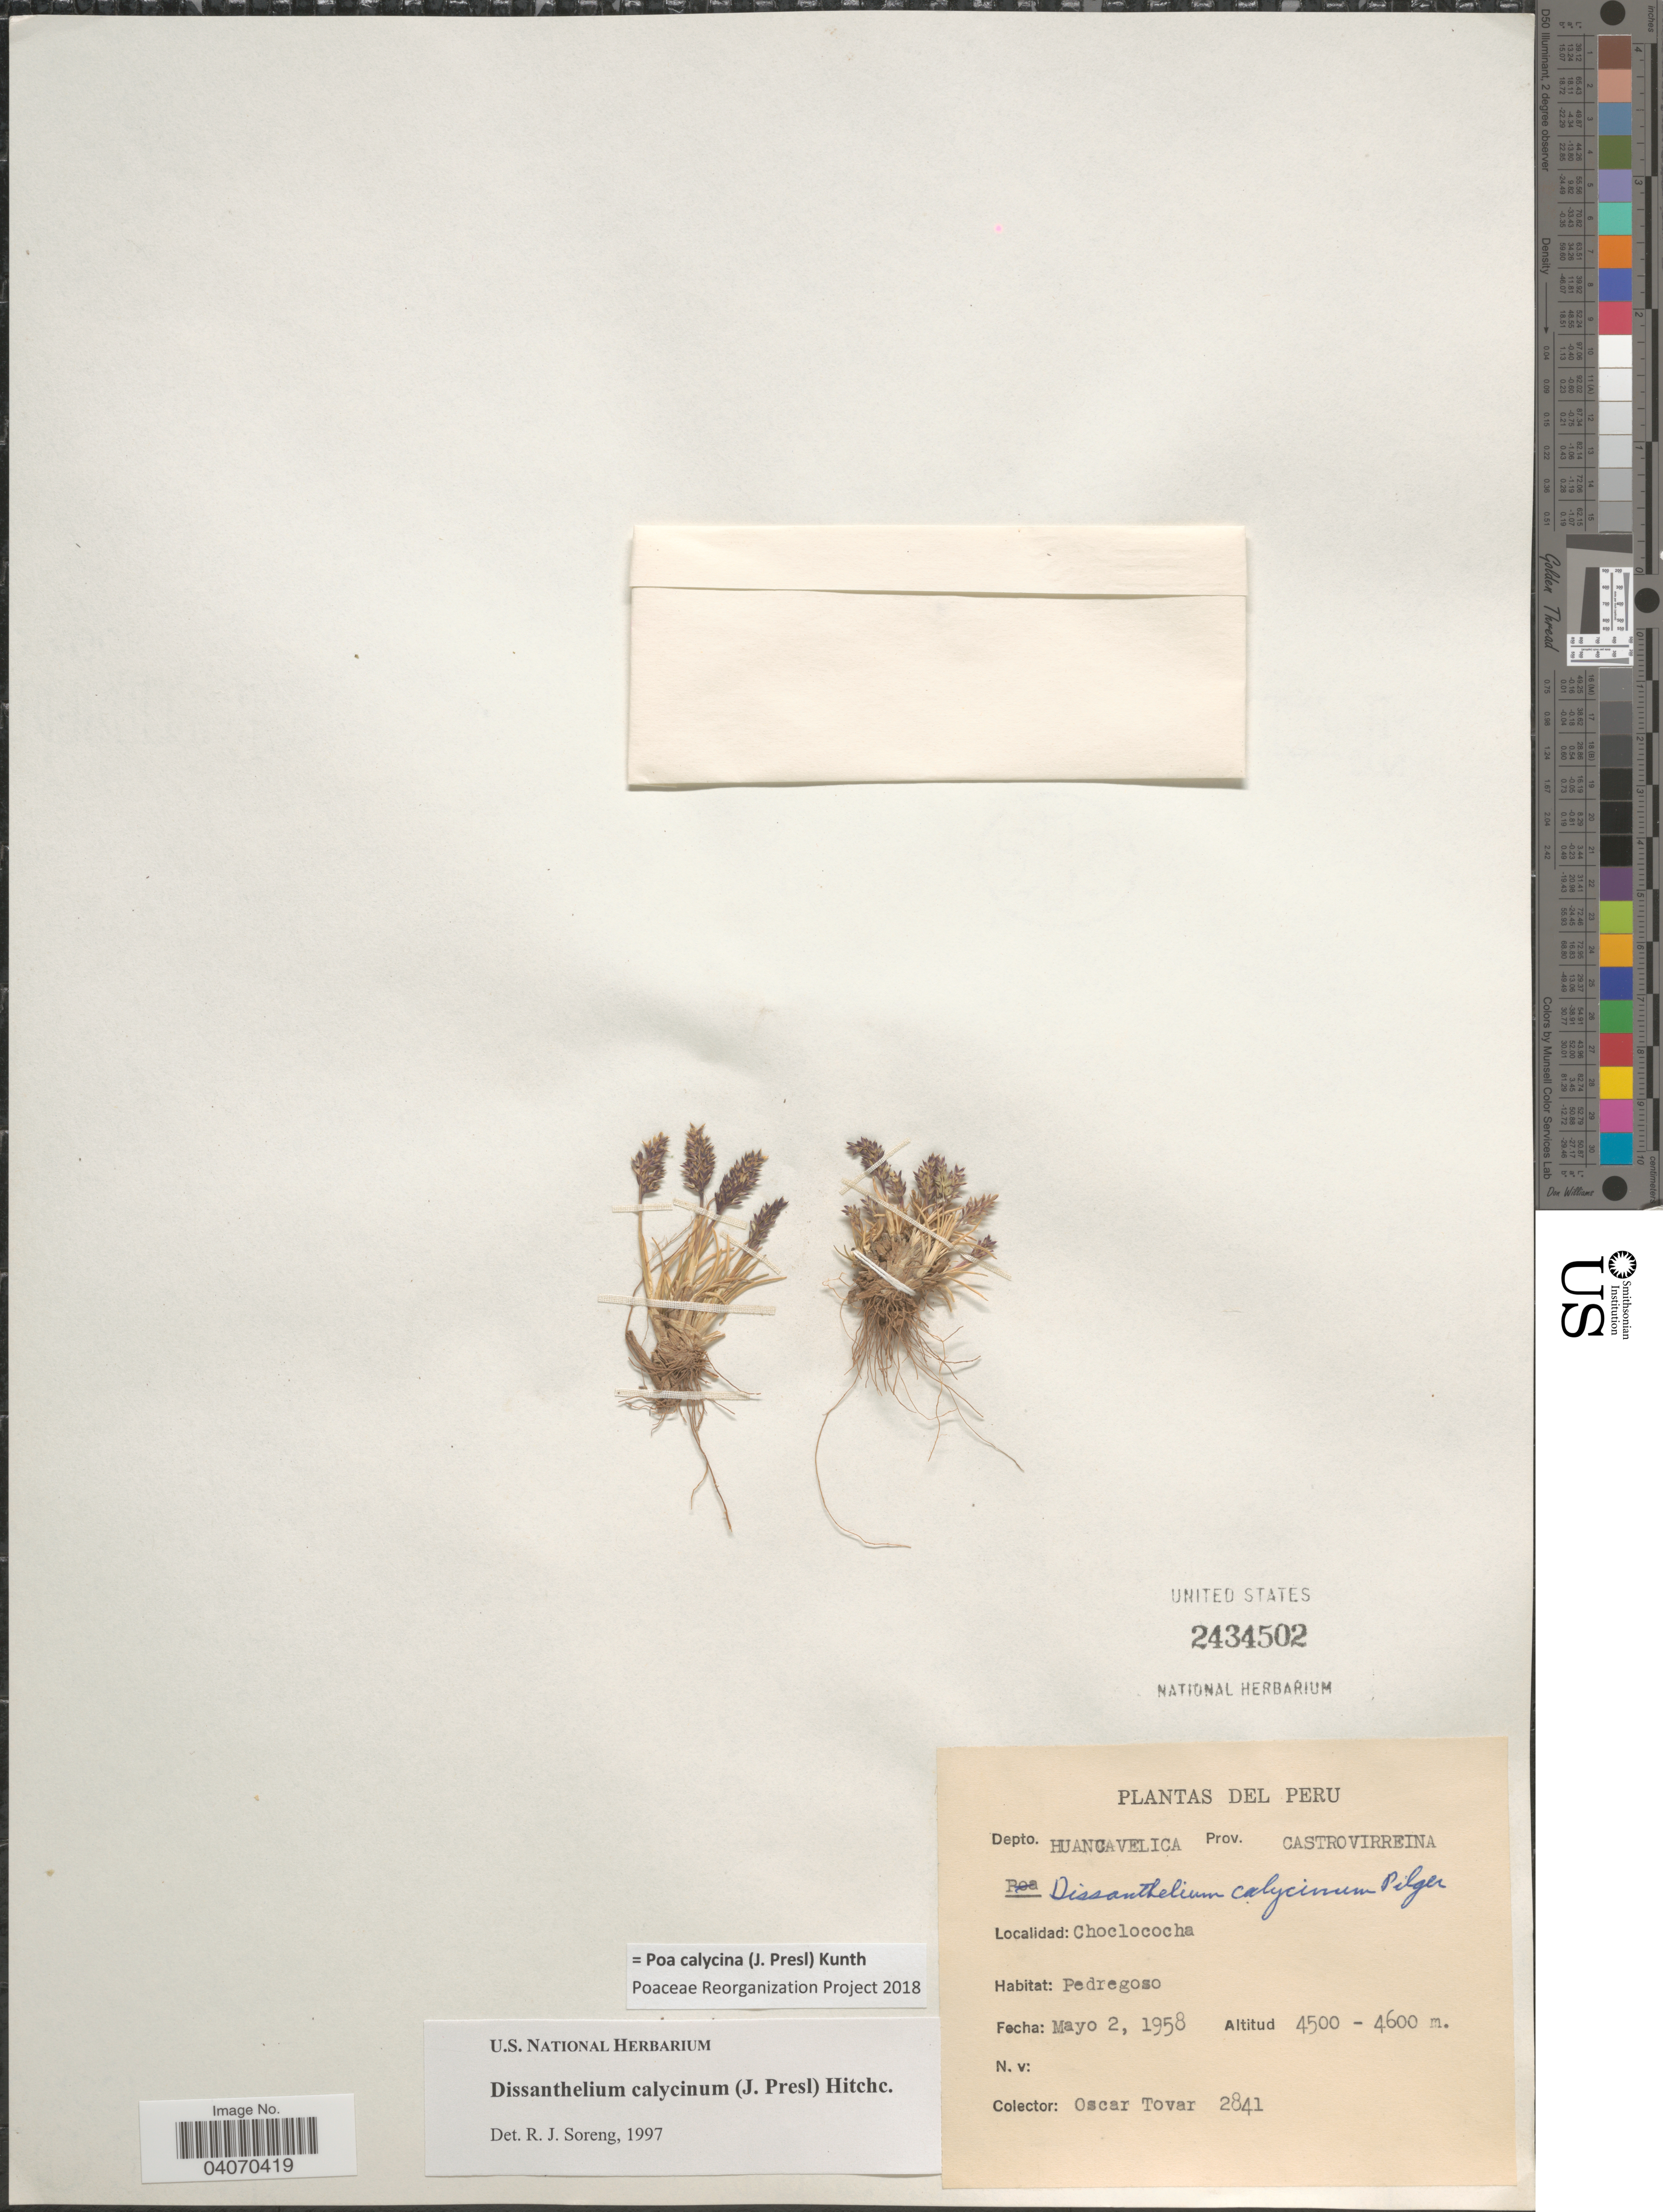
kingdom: Plantae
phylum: Tracheophyta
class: Liliopsida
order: Poales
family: Poaceae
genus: Poa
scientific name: Poa calycina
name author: (J. Presl) Kunth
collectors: Ó. Tovar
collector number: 2841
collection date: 1958-05-02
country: Peru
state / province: Huancavelica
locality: Depto. Huancavelica. Prov. Castrovirreina. Choclococha.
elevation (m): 4500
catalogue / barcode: US 2434502